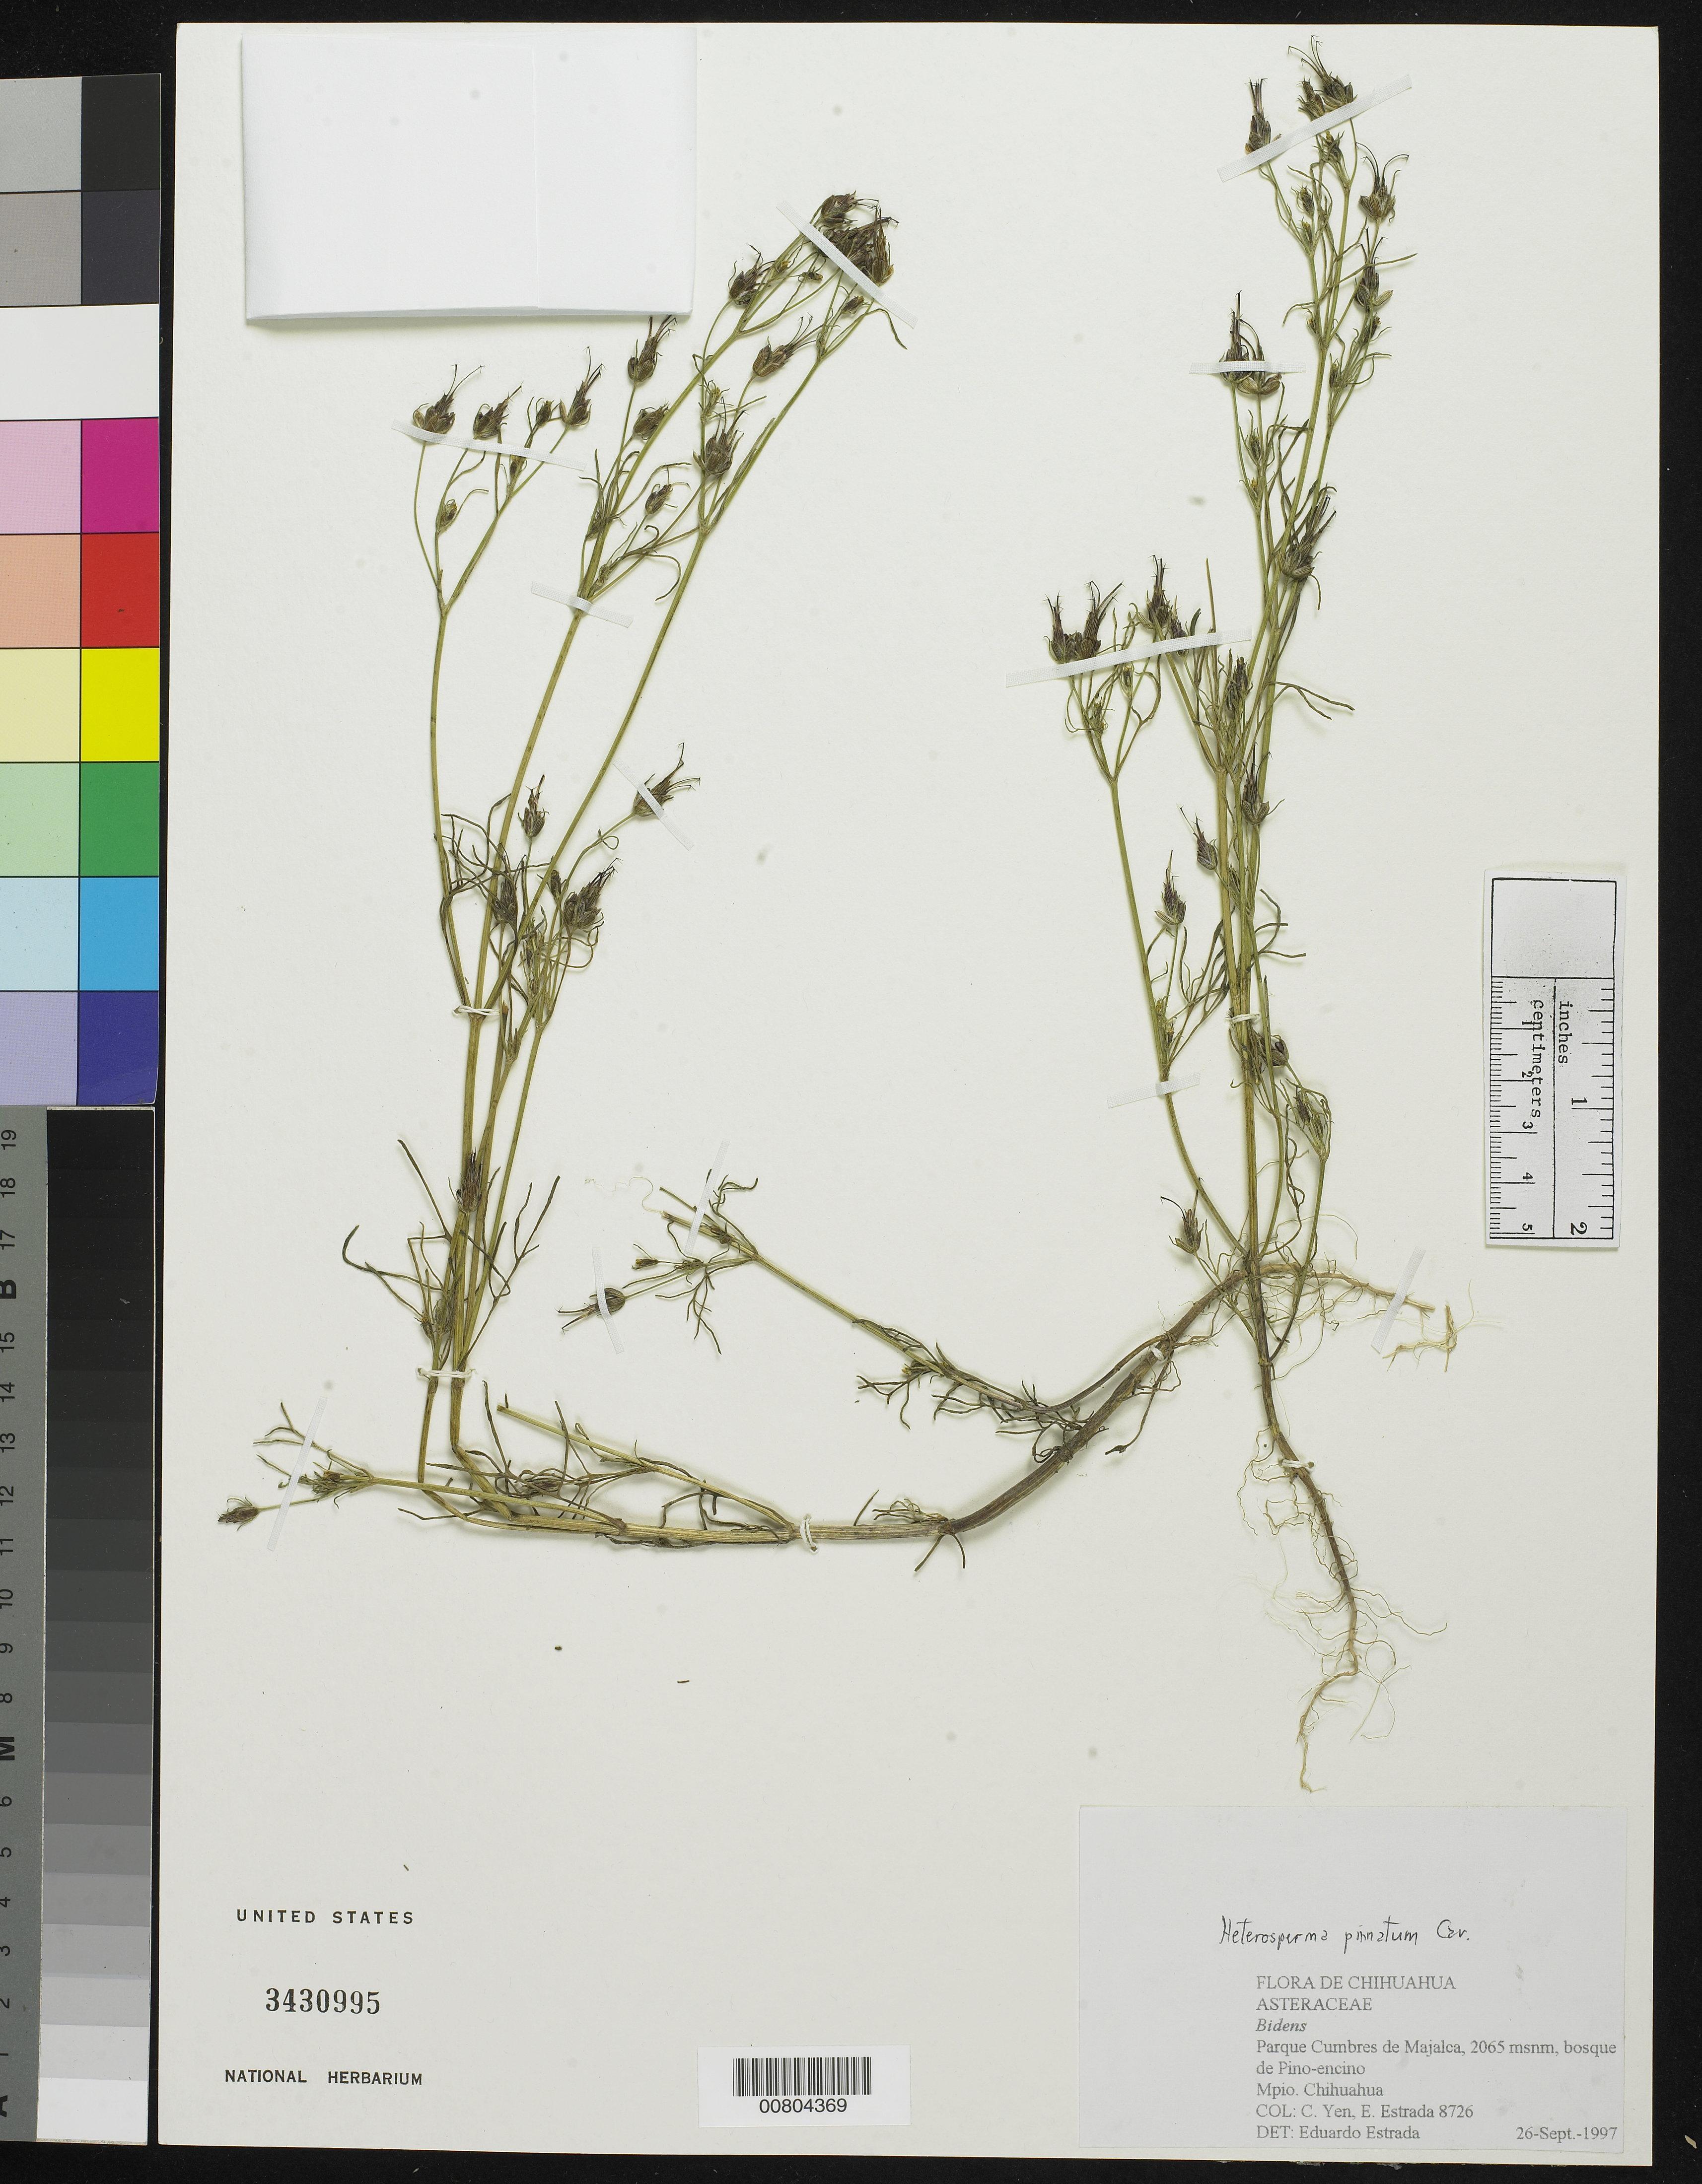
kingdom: Plantae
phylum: Tracheophyta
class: Magnoliopsida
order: Asterales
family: Asteraceae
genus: Heterosperma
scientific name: Heterosperma pinnatum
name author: Cav.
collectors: Y. C. Yang & E. Estrada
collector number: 8726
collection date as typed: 26 Sep 1997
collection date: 1997-09-26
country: Mexico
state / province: Chihuahua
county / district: Chihuahua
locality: Parque Cumbres de Majalca, Chihuahua.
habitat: Bosque de Pino-Encino.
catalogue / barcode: US 3430995